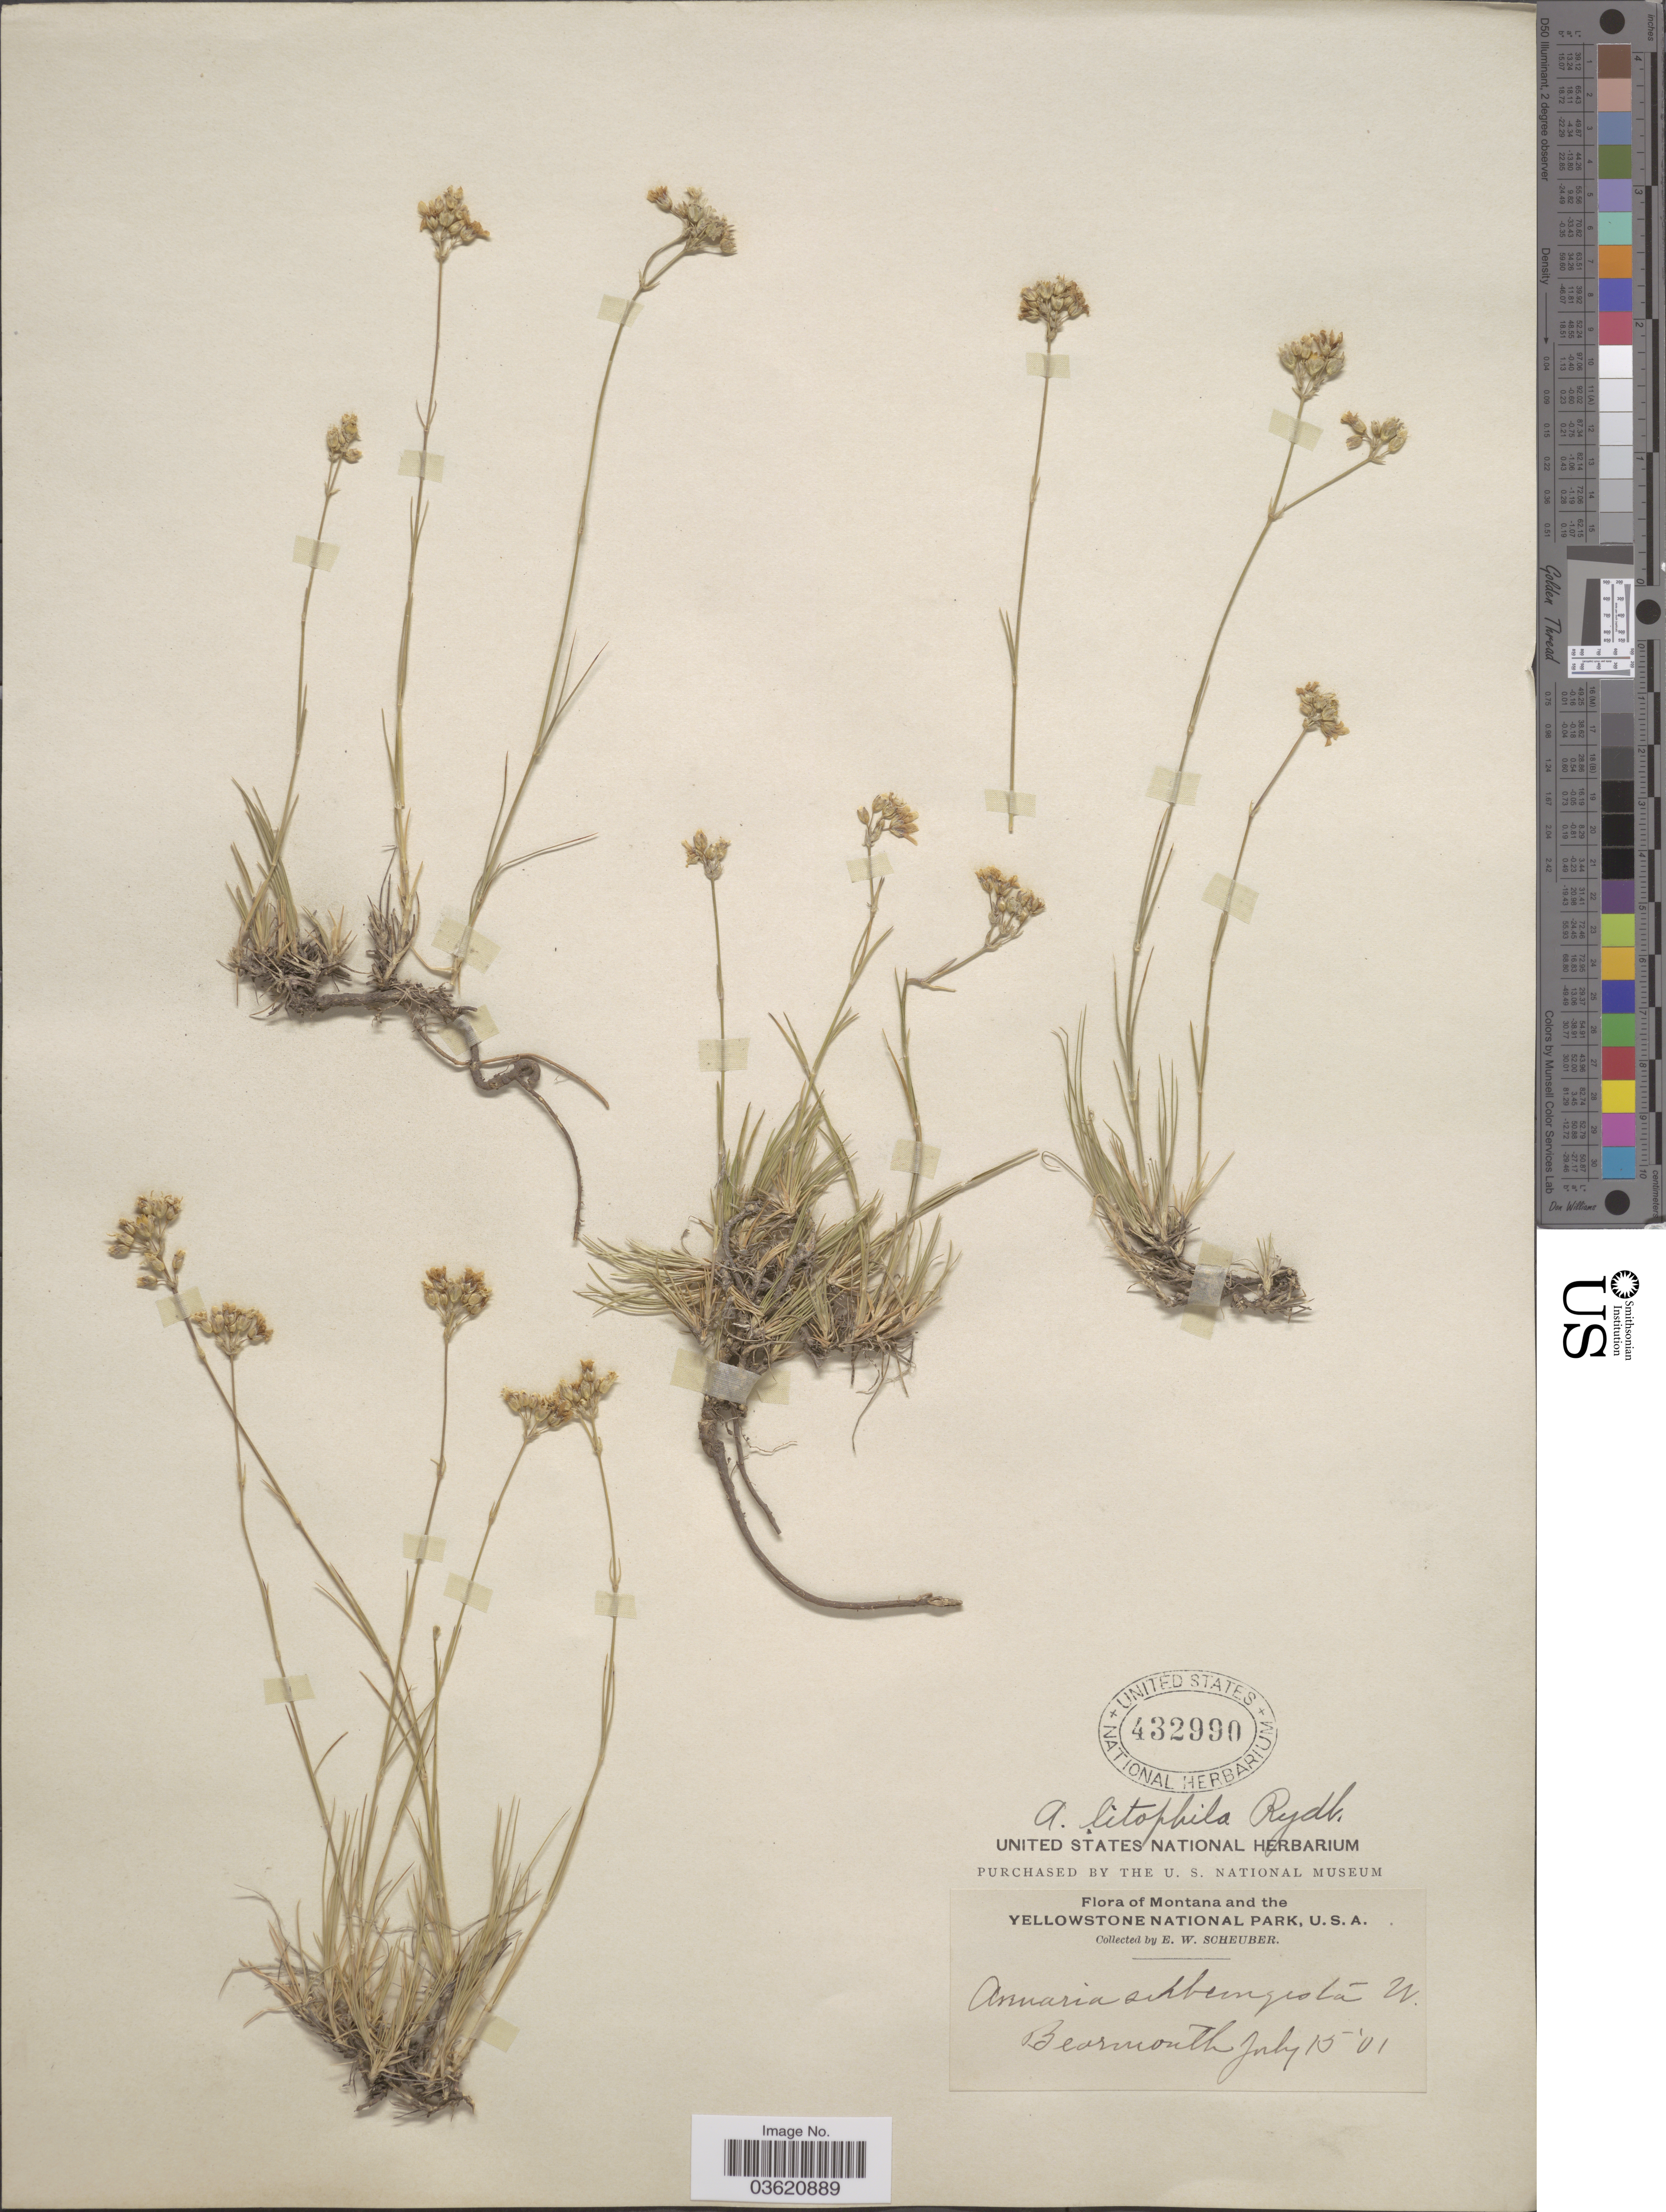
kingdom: Plantae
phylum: Tracheophyta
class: Magnoliopsida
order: Caryophyllales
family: Caryophyllaceae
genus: Eremogone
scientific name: Eremogone congesta var. lithophila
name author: (Rydb.) Dorn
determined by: Strong, Mark T., (BOT), Smithsonian Institution - National Museum of Natural History (UNITED STATES)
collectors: E. Scheuber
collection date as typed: Transcribed d/m/y: 15/7/1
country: United States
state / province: Montana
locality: The Yellowstone National Park. Bearmouth.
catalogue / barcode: US 432990